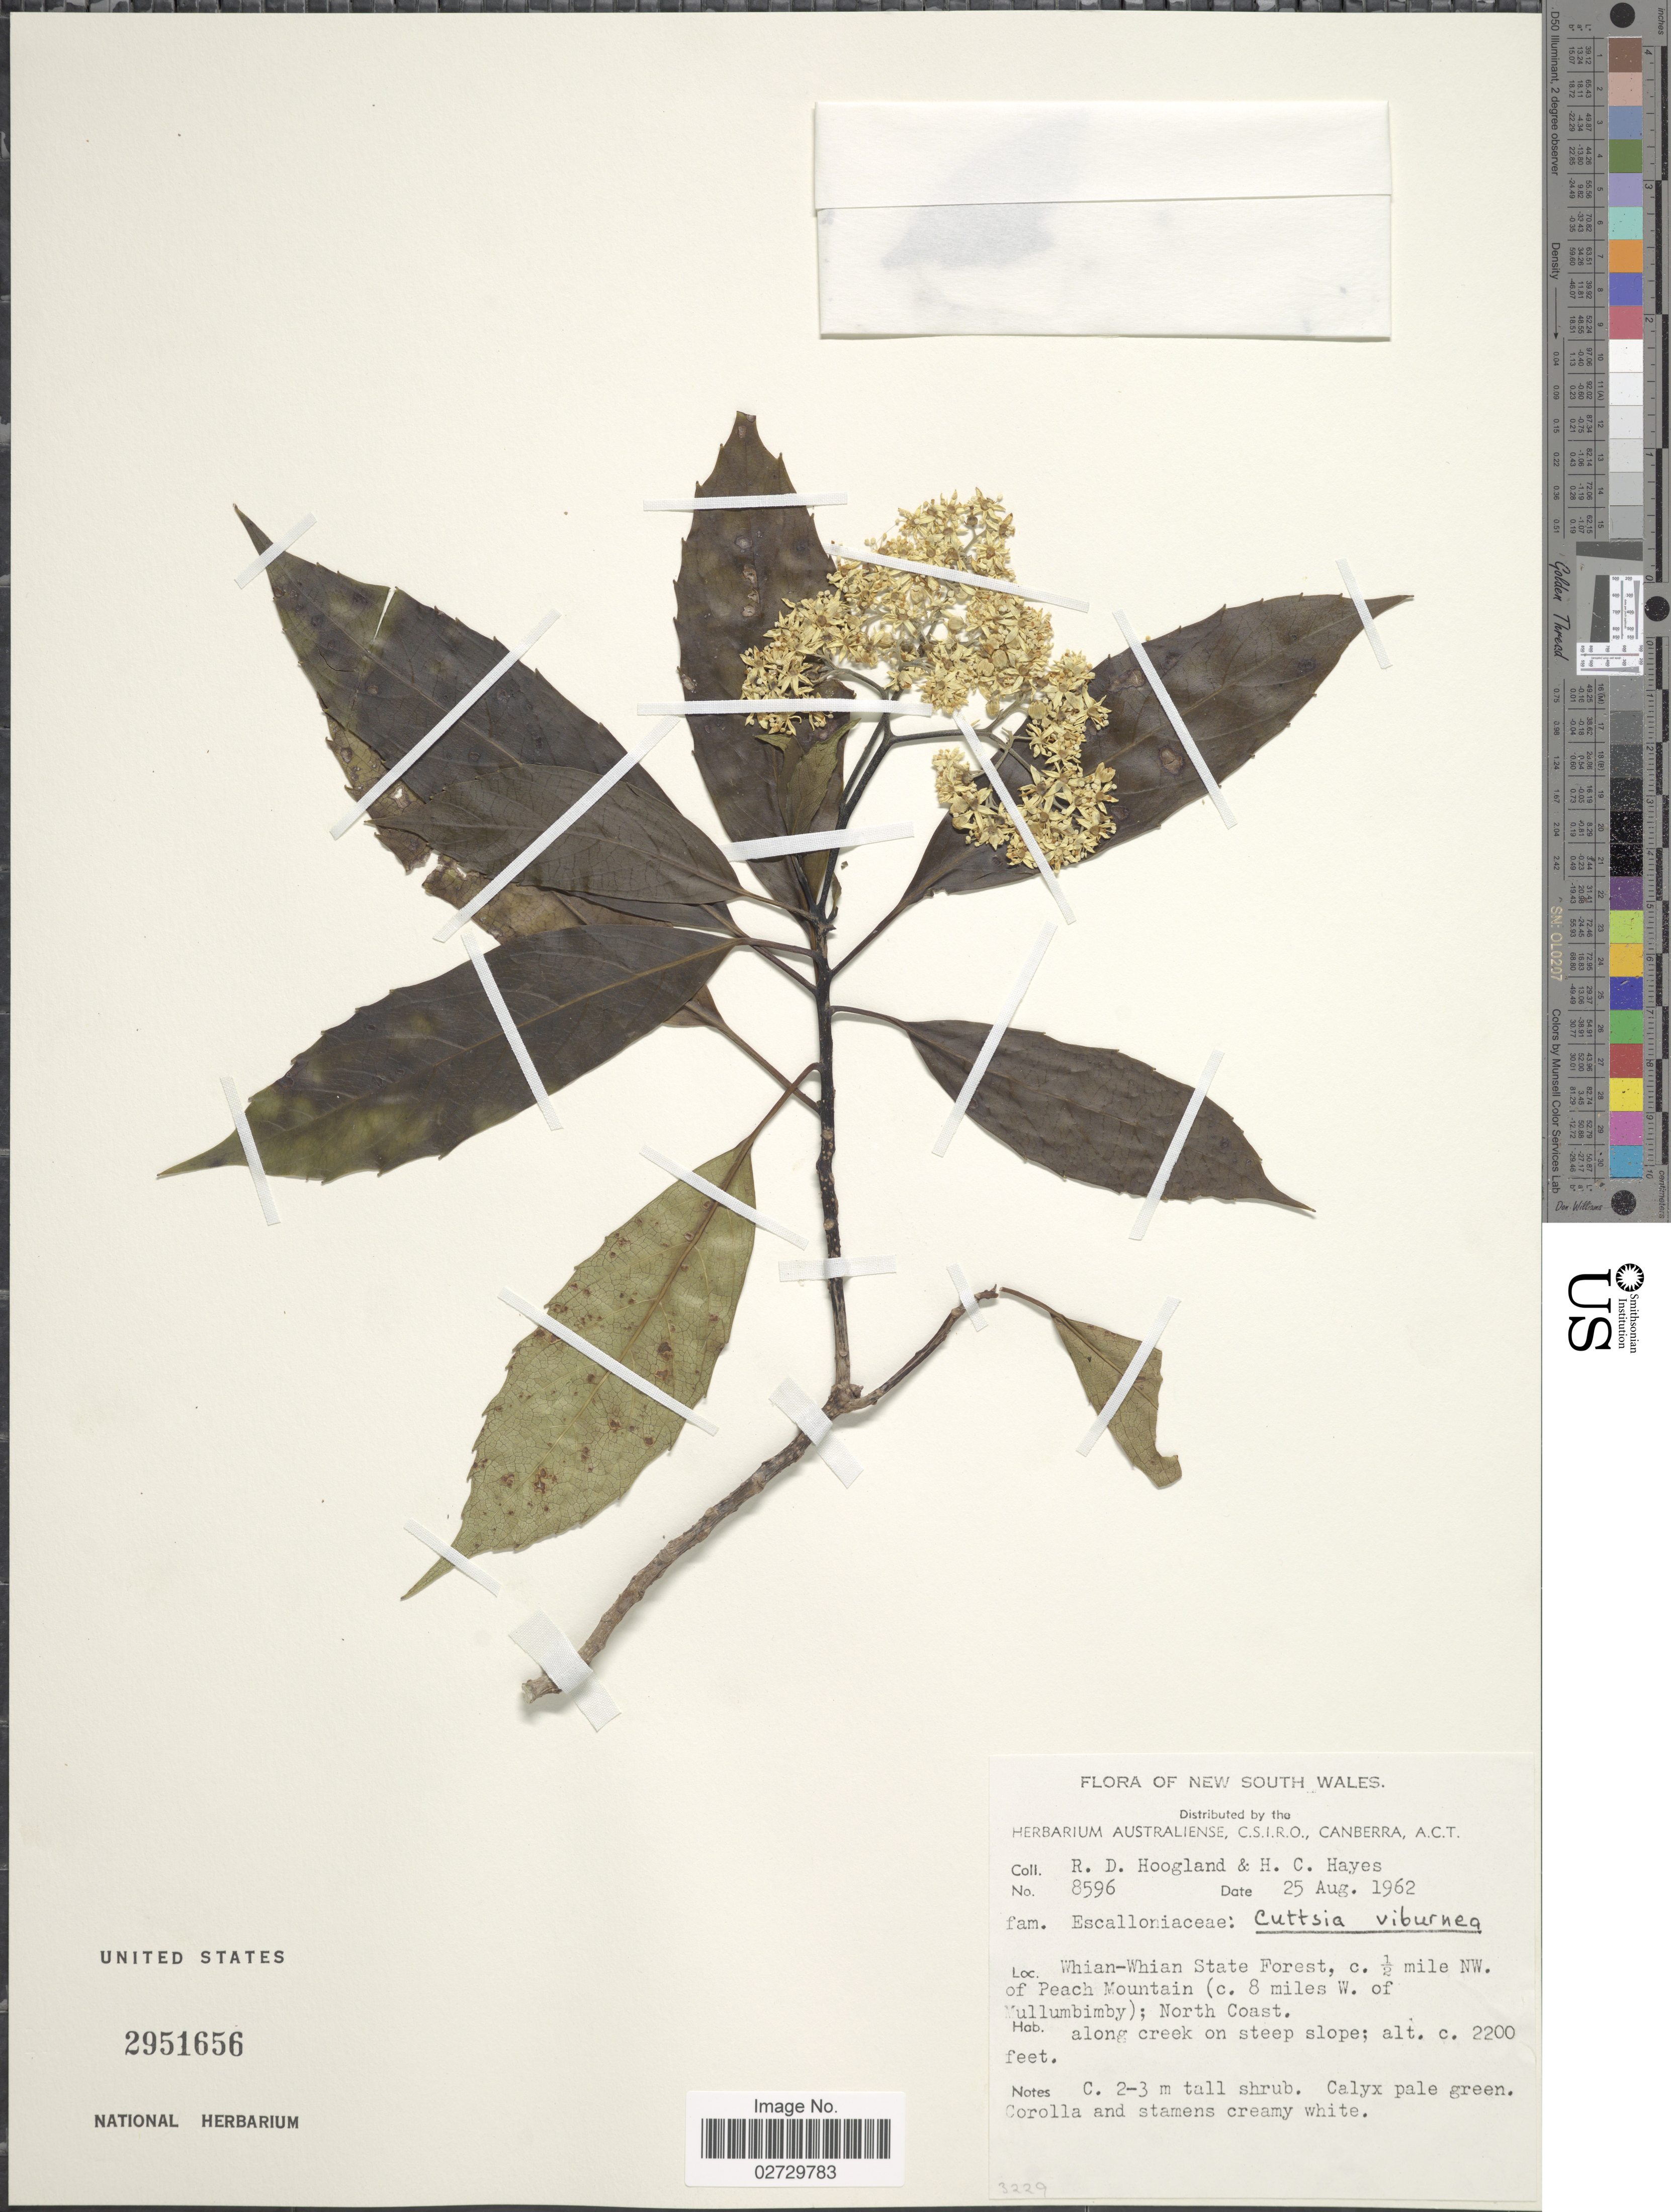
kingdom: Plantae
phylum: Tracheophyta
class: Magnoliopsida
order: Asterales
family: Rousseaceae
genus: Cuttsia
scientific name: Cuttsia viburnea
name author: F. Muell.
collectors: R. D. Hoogland & H. C. Hayes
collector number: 8596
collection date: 1962-08-25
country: Australia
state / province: New South Wales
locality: Whian-Whian State Forest, c. ½ mile NW. of Peach Mountain (c. 8 miles W. of Mullumbimby) : North Coast, along creek on steep slope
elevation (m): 671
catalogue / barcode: US 2951656